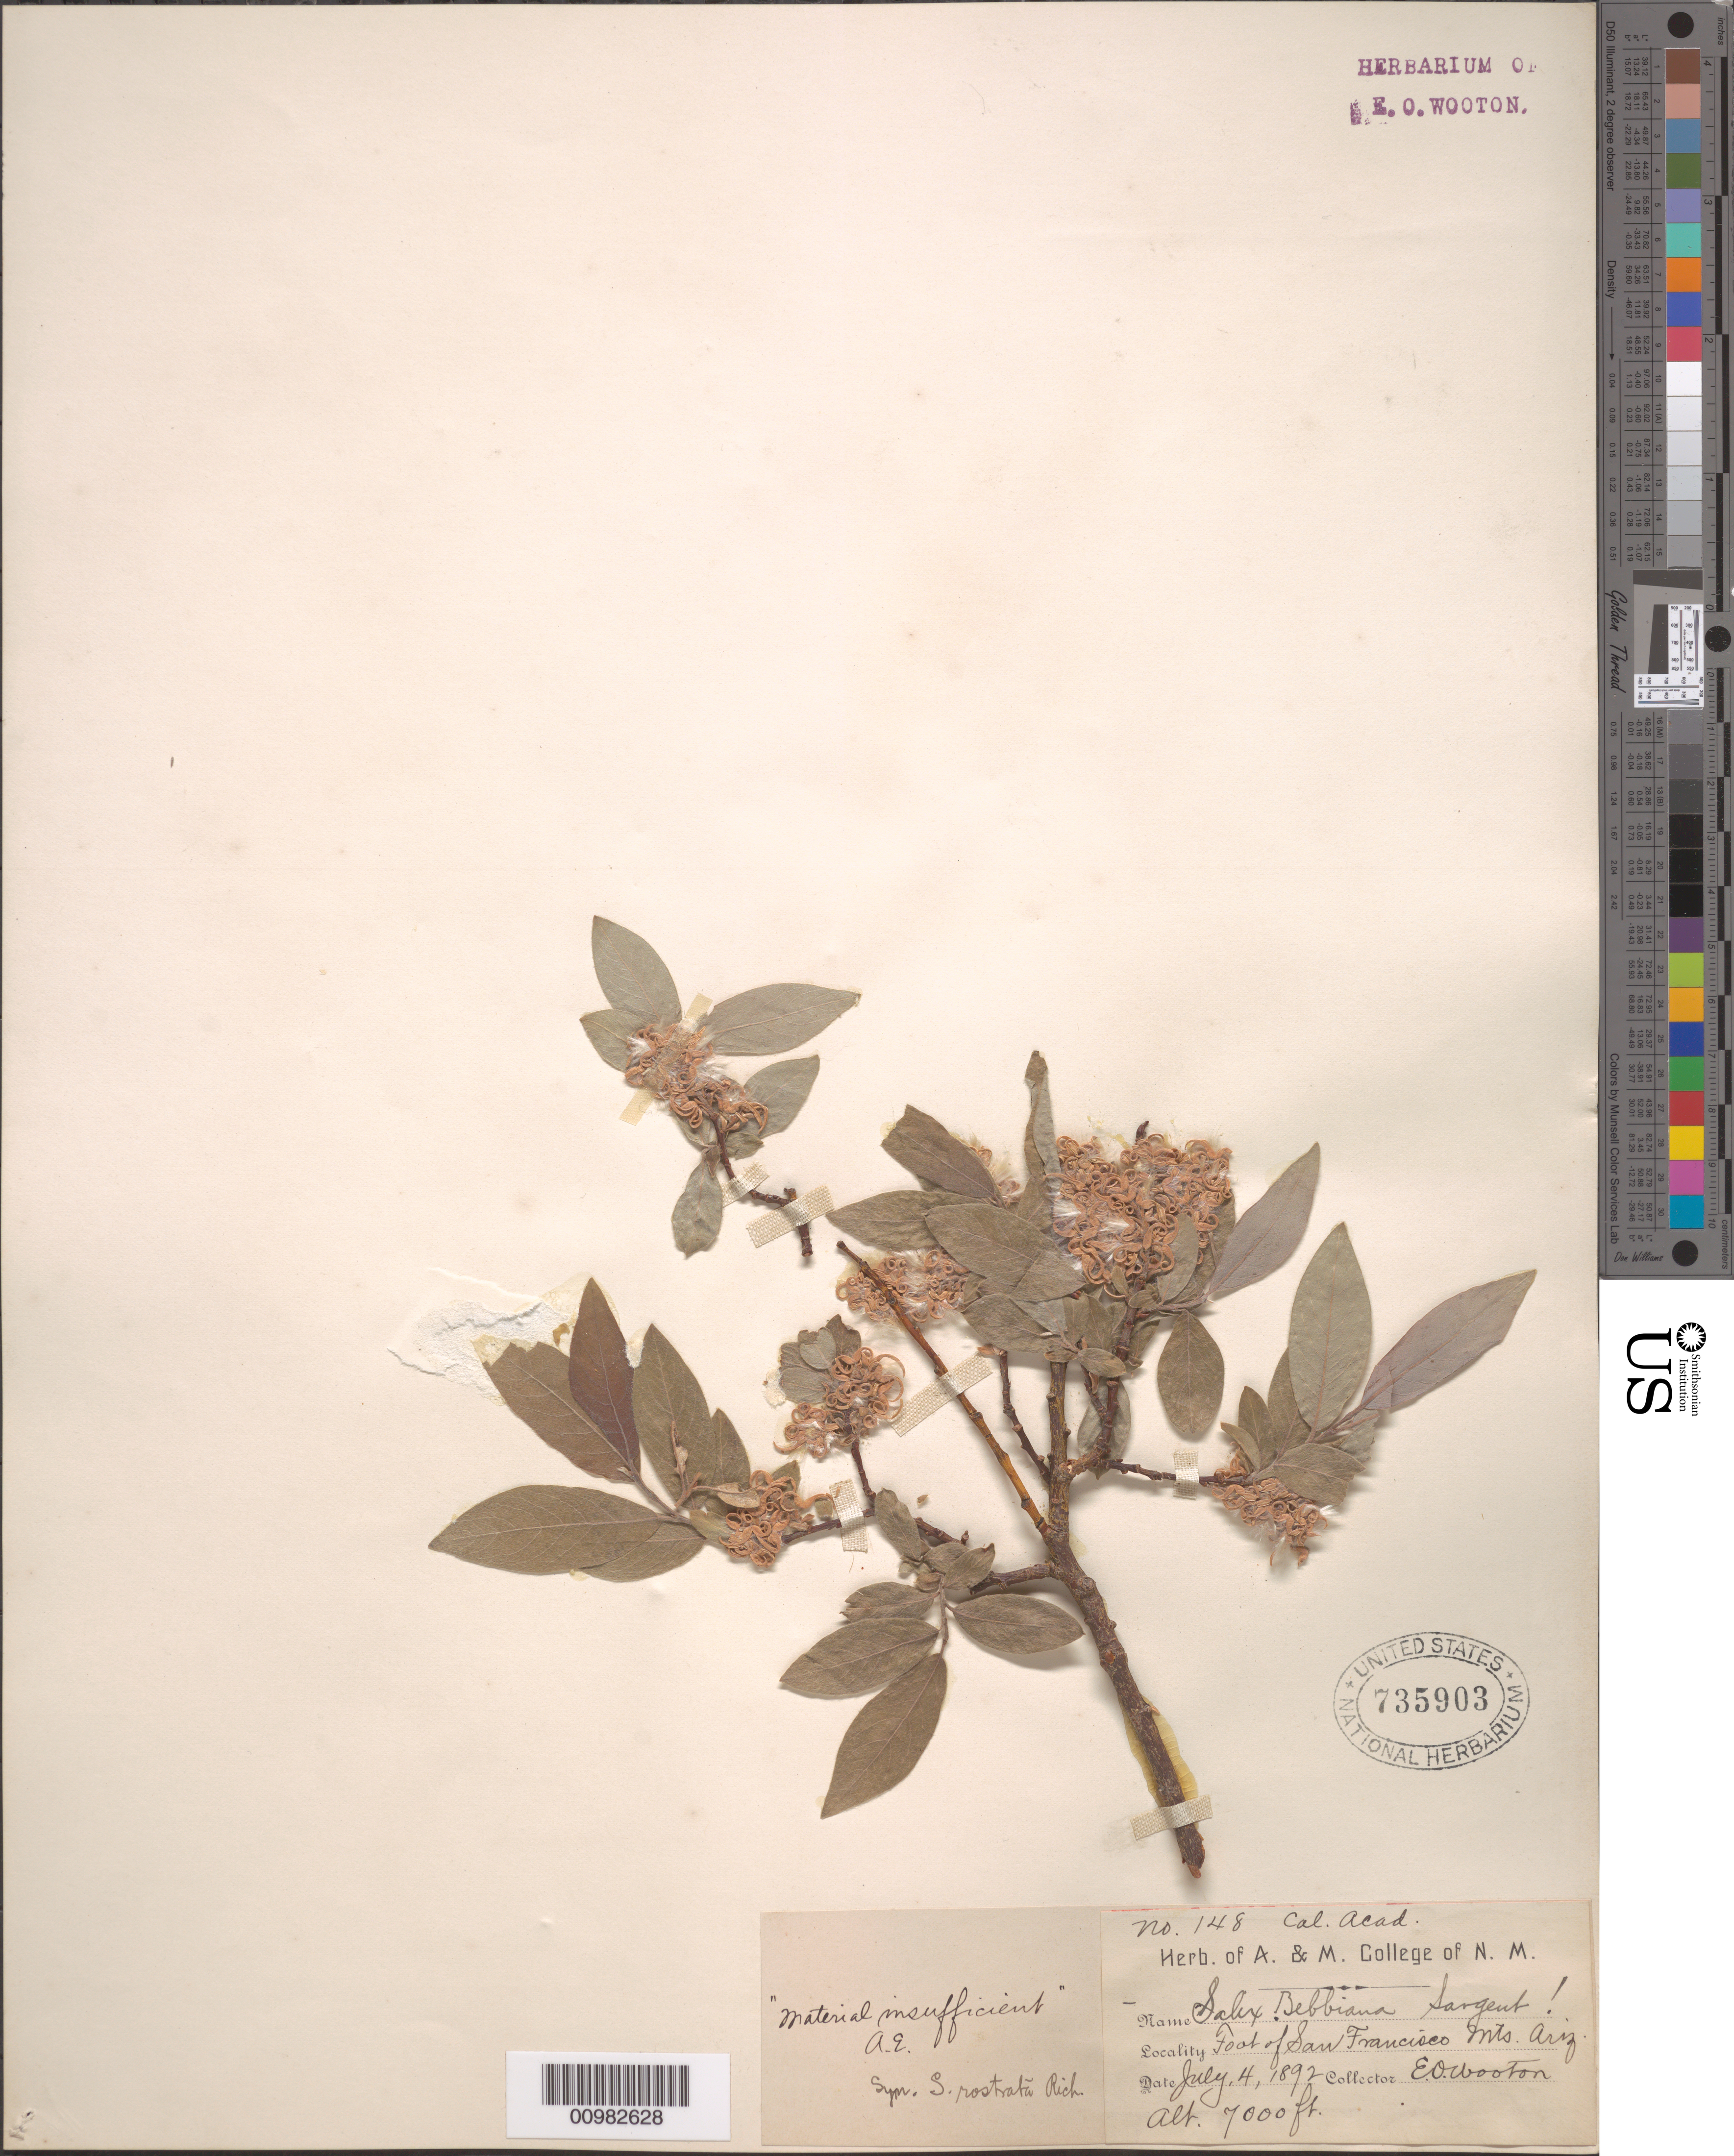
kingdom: Plantae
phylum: Tracheophyta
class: Magnoliopsida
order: Malpighiales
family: Salicaceae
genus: Salix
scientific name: Salix bebbiana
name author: Sarg.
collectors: E. O. Wooton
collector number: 145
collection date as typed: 04 Jul 1892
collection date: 1892-07-04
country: United States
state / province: Arizona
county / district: Coconino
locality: Foot of San Francisco Mountains.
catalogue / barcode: US 735903